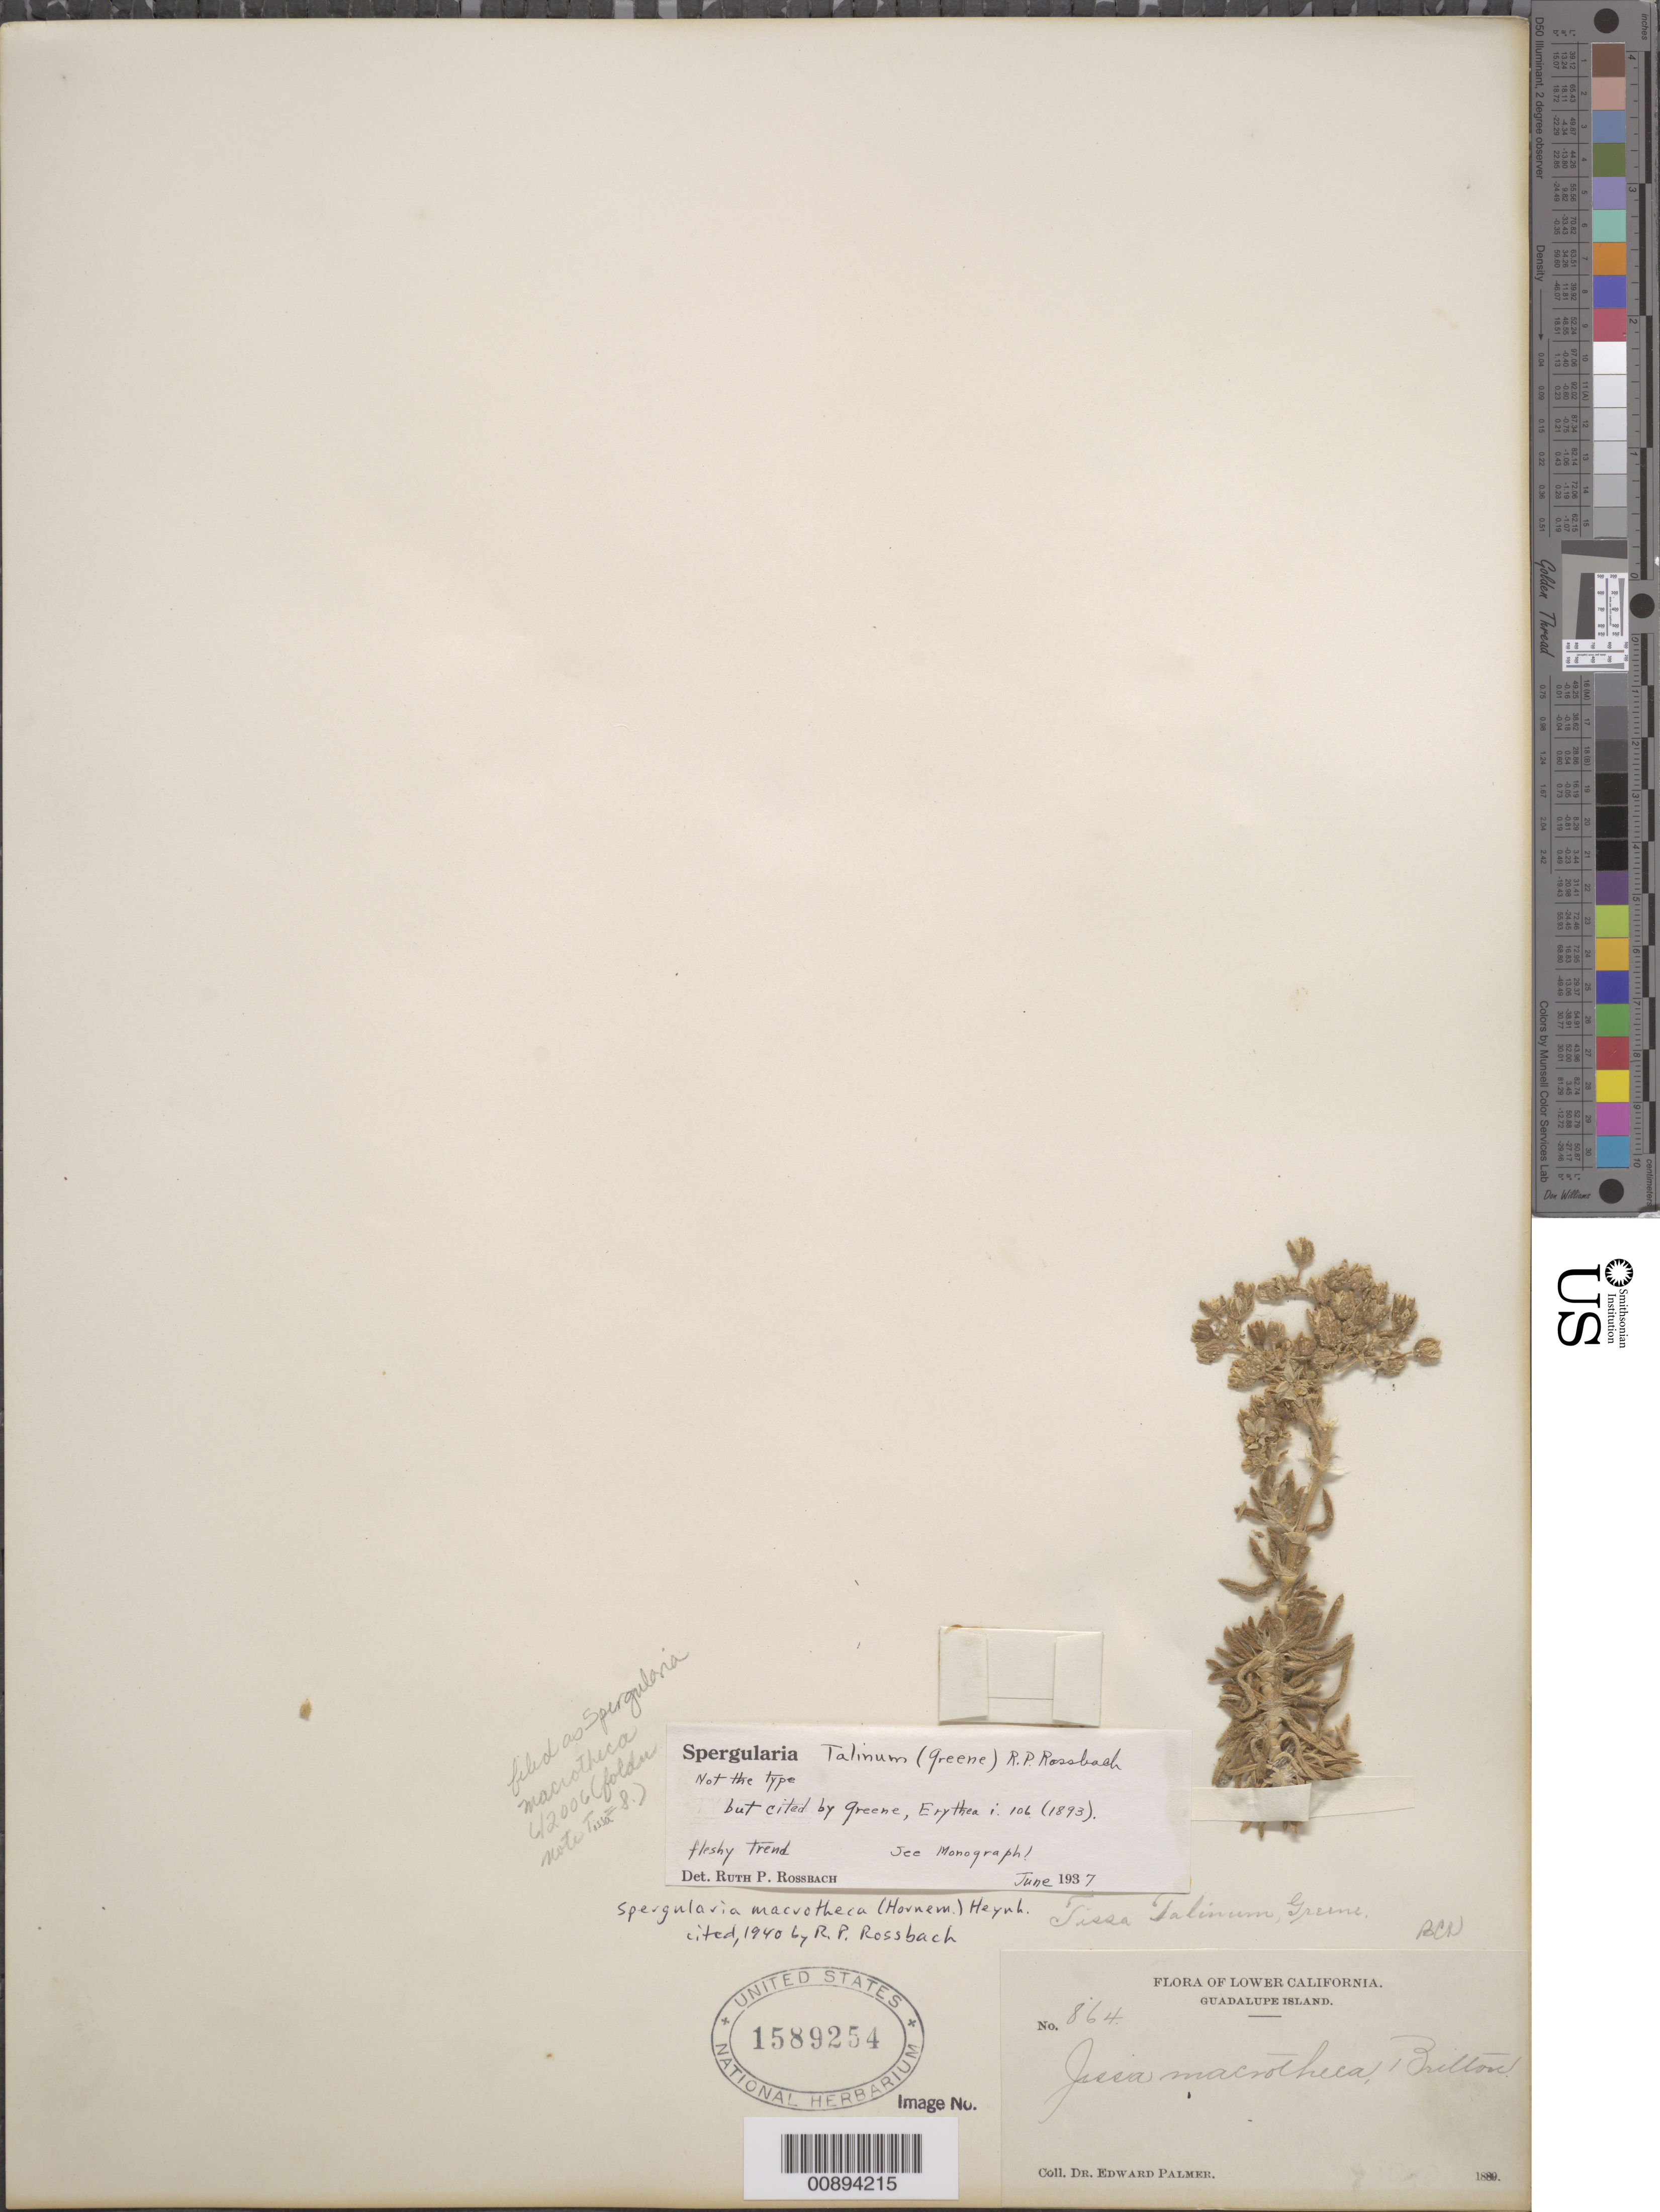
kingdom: Plantae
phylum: Tracheophyta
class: Magnoliopsida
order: Caryophyllales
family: Caryophyllaceae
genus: Spergularia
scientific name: Spergularia macrotheca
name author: (Hornem.) Heynh.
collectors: E. Palmer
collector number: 864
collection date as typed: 1889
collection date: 1889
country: Mexico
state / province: Baja California Norte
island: Guadalupe I.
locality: Guadalupe Island, Baja California.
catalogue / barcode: US 1589254